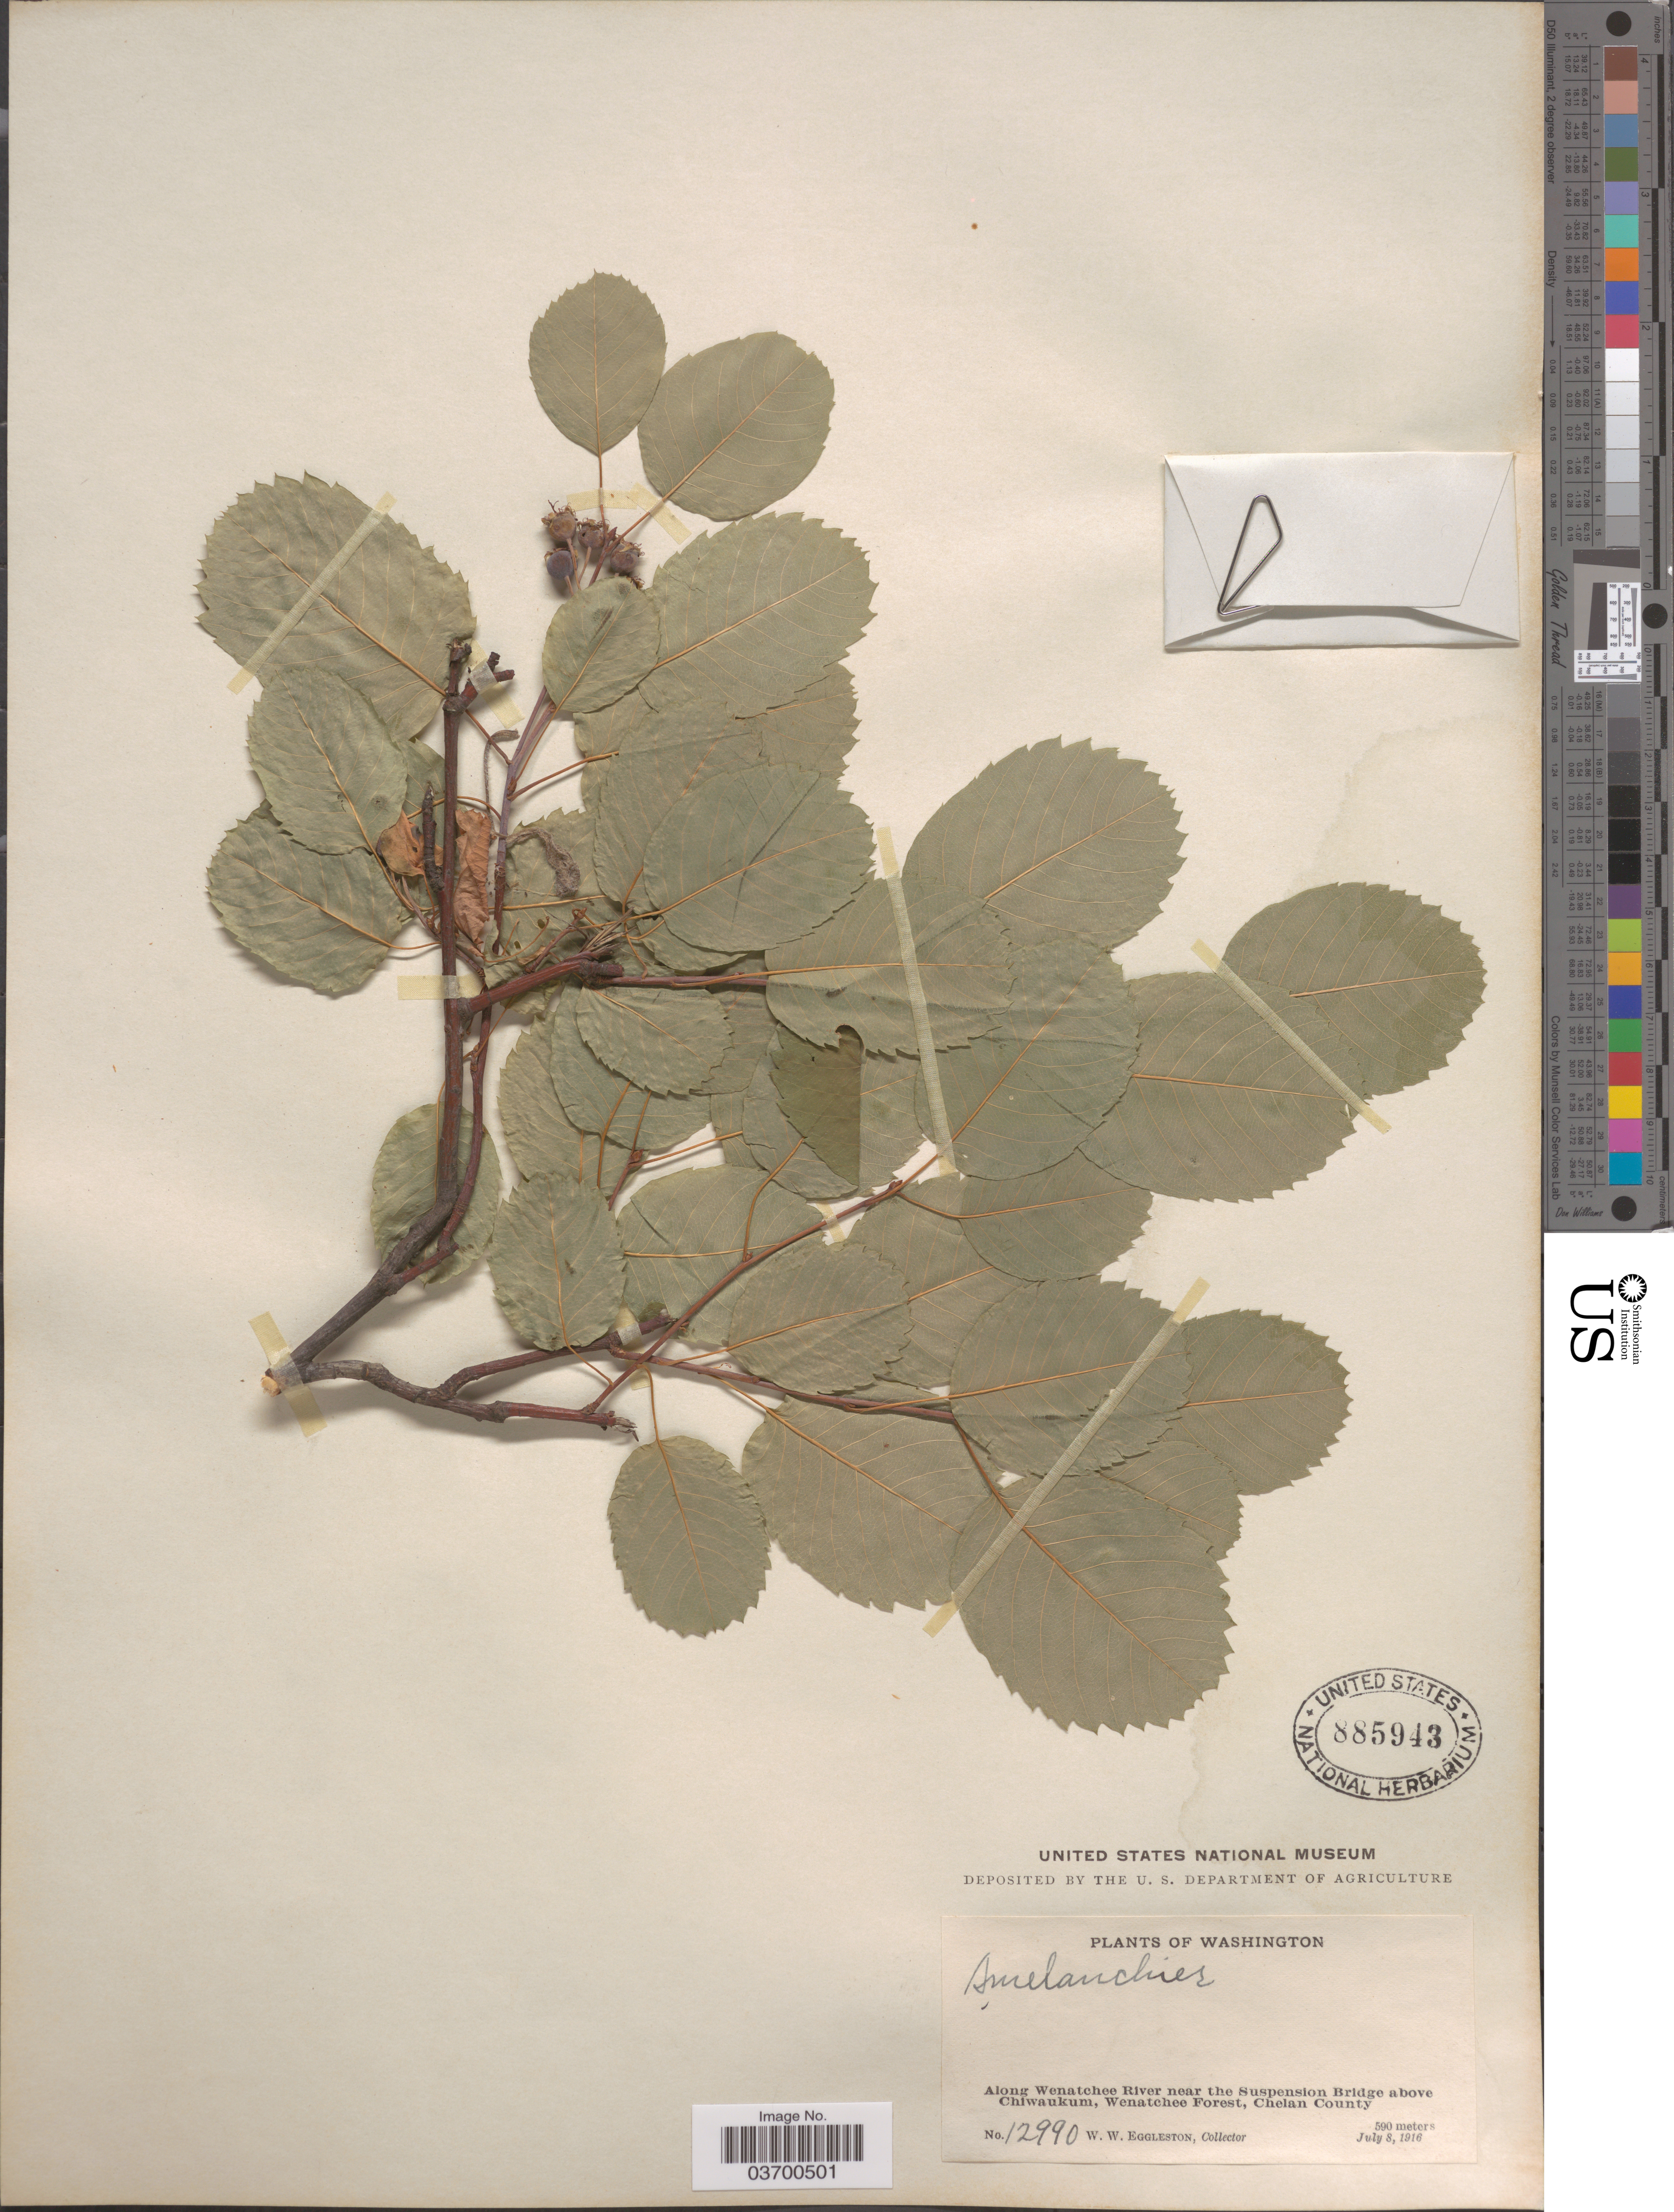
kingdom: Plantae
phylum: Tracheophyta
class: Magnoliopsida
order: Rosales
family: Rosaceae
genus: Amelanchier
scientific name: Amelanchier cusickii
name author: Fernald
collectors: W. W. Eggleston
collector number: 12990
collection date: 1916-07-08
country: United States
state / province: Washington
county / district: Chelan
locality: Along Wenatchee River near the Suspension Bridge above Chiwaukum, Wenatchee Forest, Chelan County.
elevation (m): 590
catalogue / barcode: US 885943